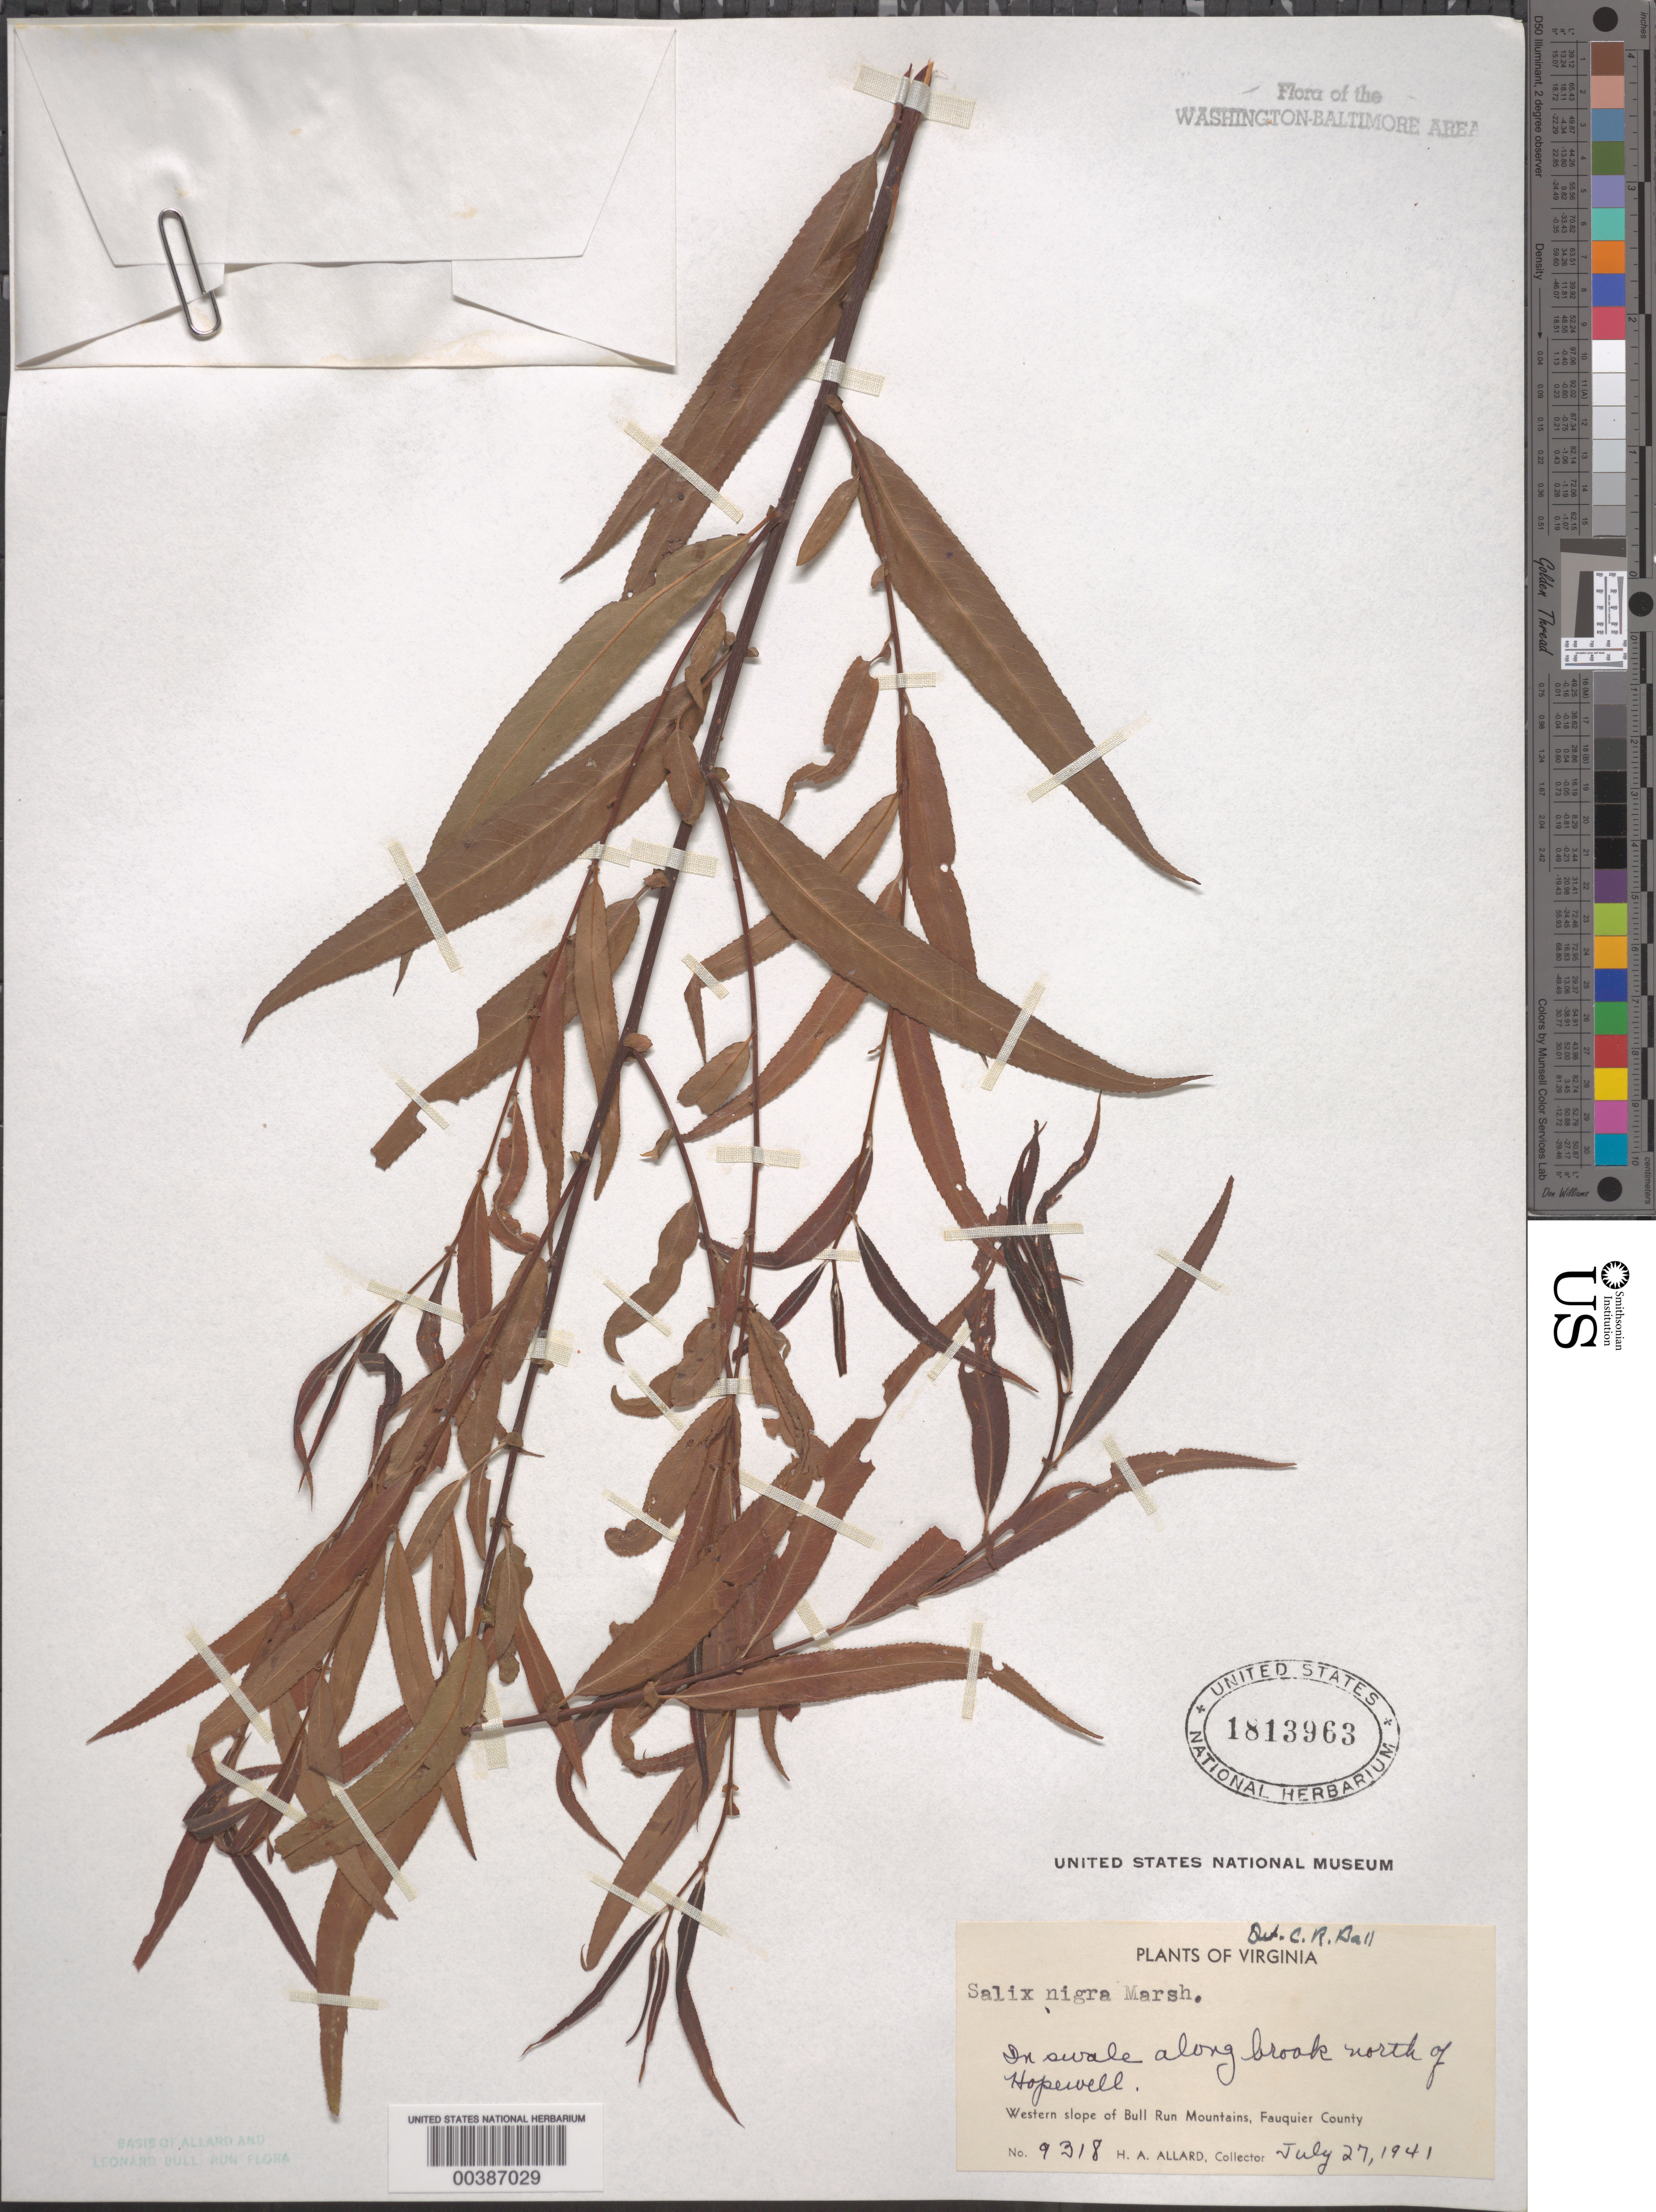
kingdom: Plantae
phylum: Tracheophyta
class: Magnoliopsida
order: Malpighiales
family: Salicaceae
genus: Salix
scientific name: Salix nigra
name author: Marshall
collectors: H. A. Allard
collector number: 9318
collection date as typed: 27 Jul 1941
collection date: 1941-07-27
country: United States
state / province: Virginia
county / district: Fauquier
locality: North of Hopewell Gap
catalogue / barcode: US 1813963